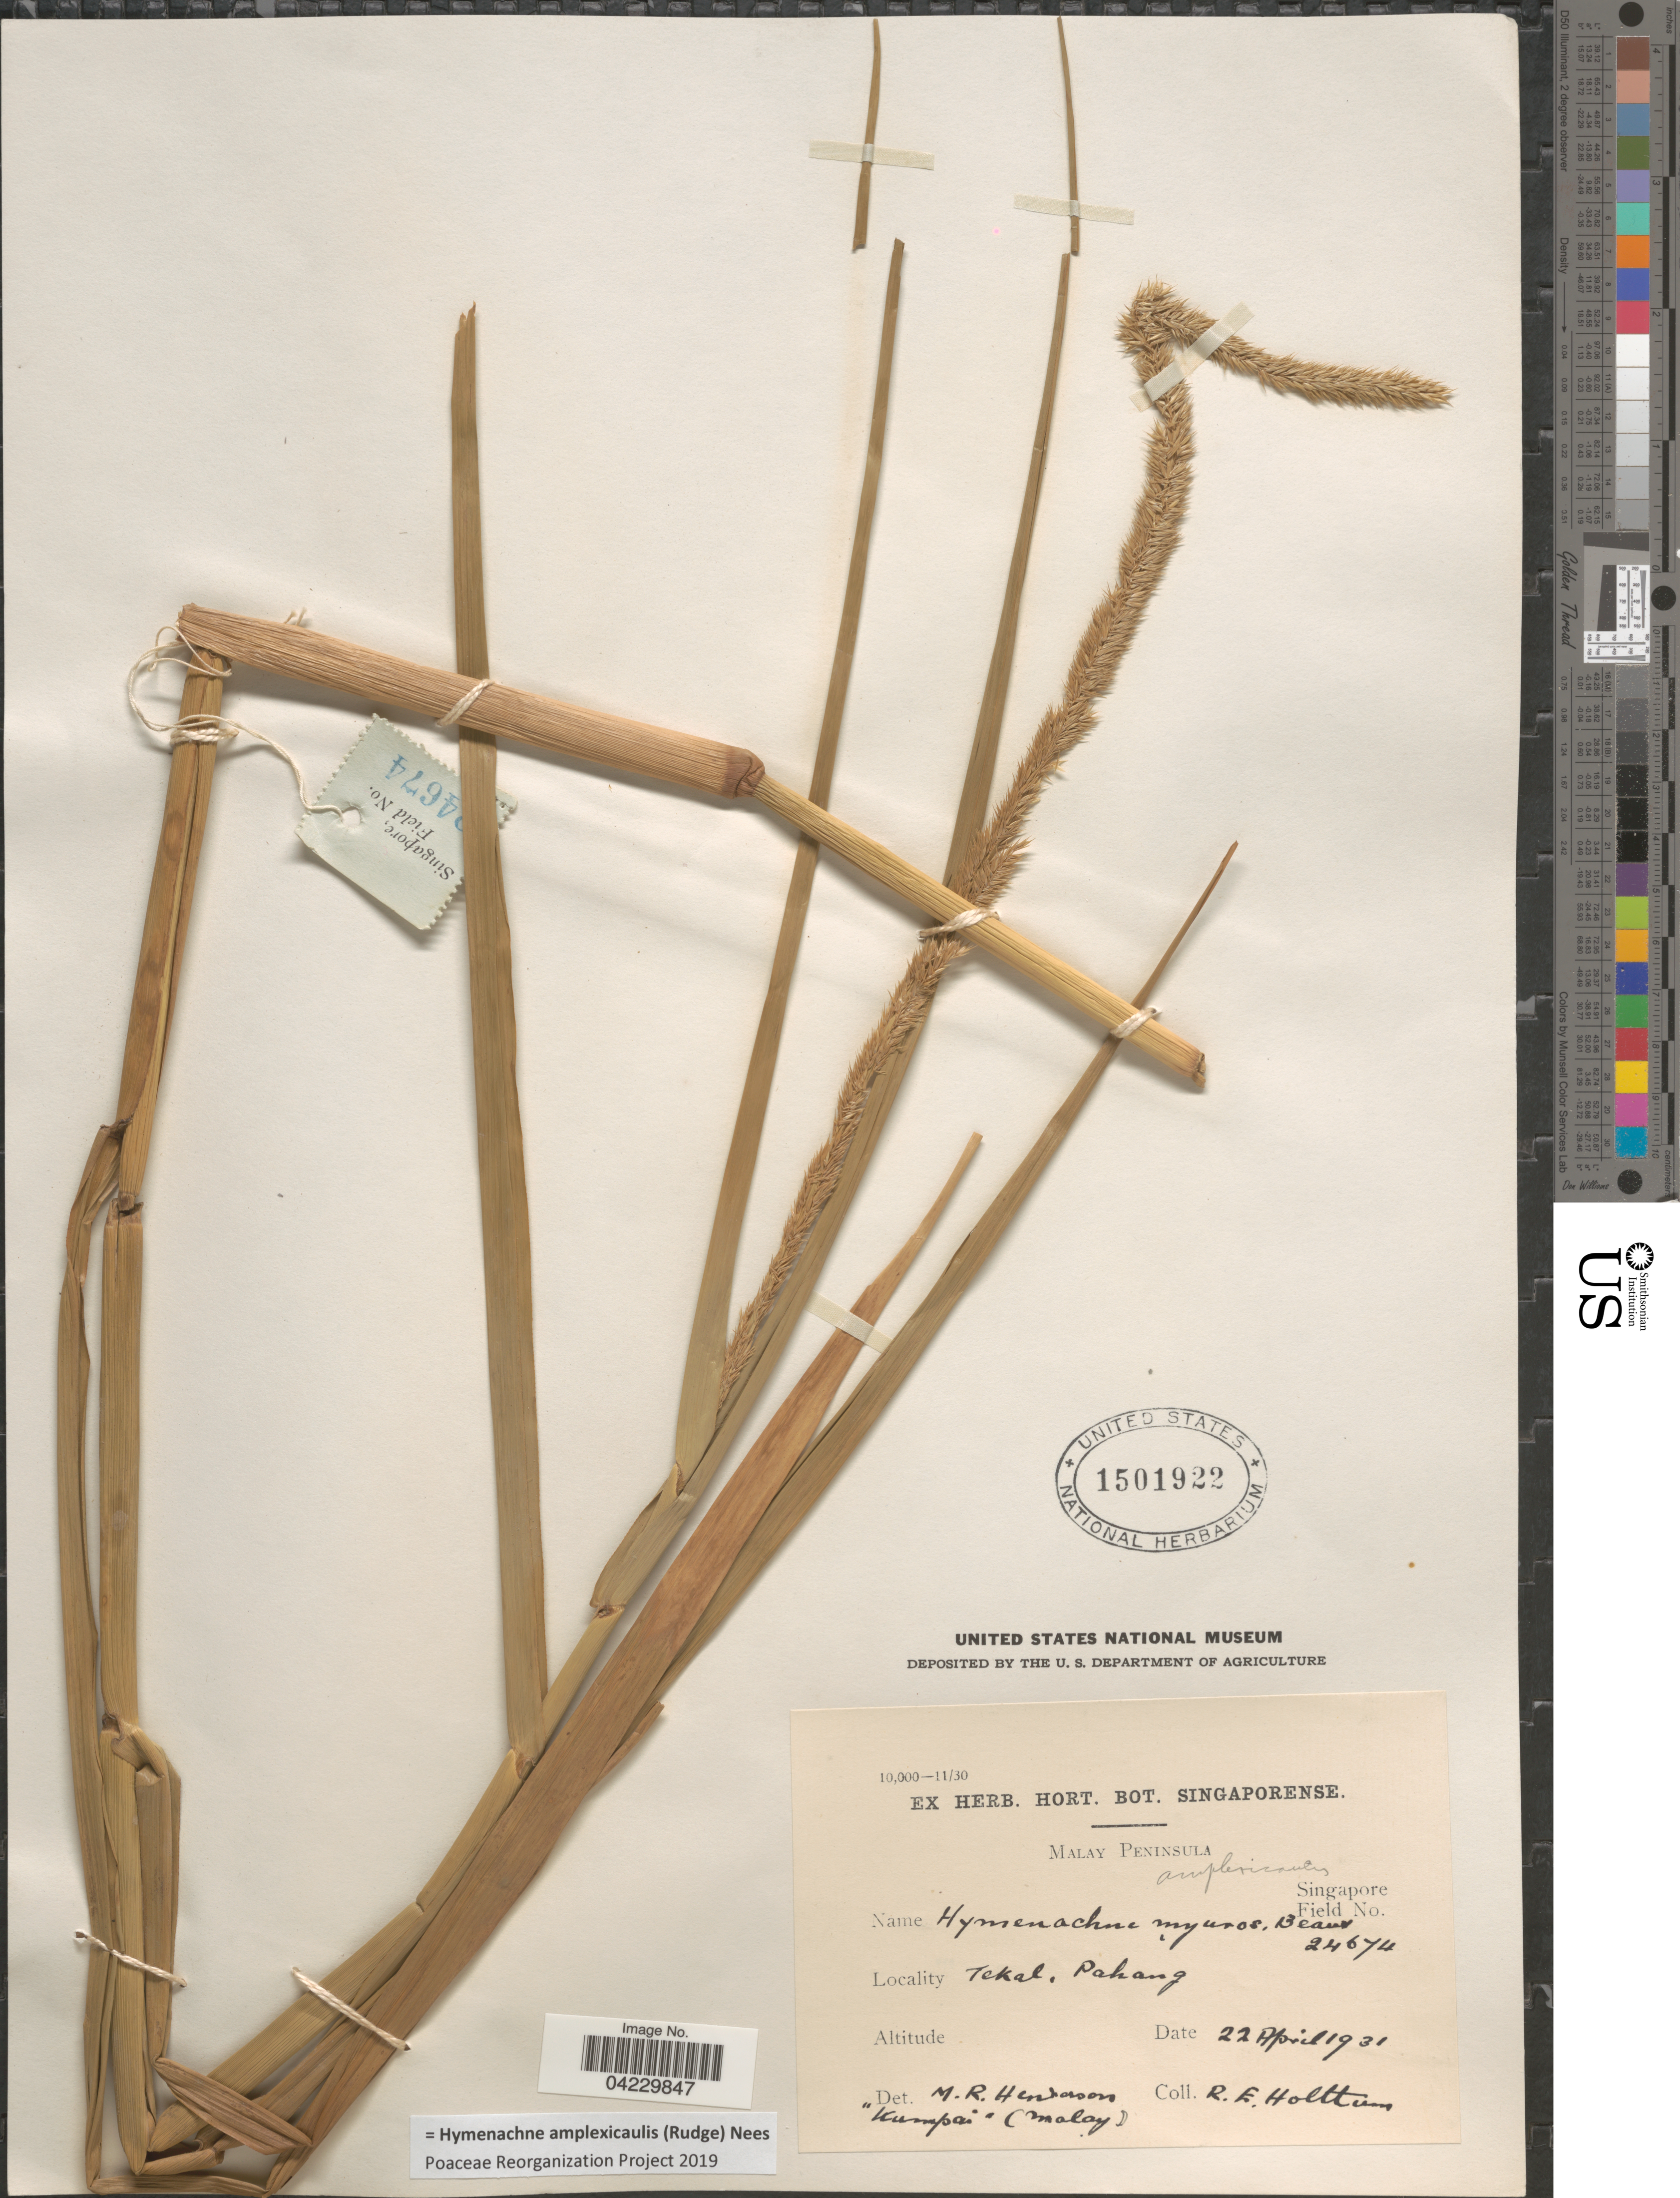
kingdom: Plantae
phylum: Tracheophyta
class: Liliopsida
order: Poales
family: Poaceae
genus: Hymenachne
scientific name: Hymenachne amplexicaulis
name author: (Rudge) Nees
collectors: R. E. Holttum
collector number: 24674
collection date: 1931-04-22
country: Malaysia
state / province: Pahang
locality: Malay Peninsula. Tekal.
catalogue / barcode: US 1501922